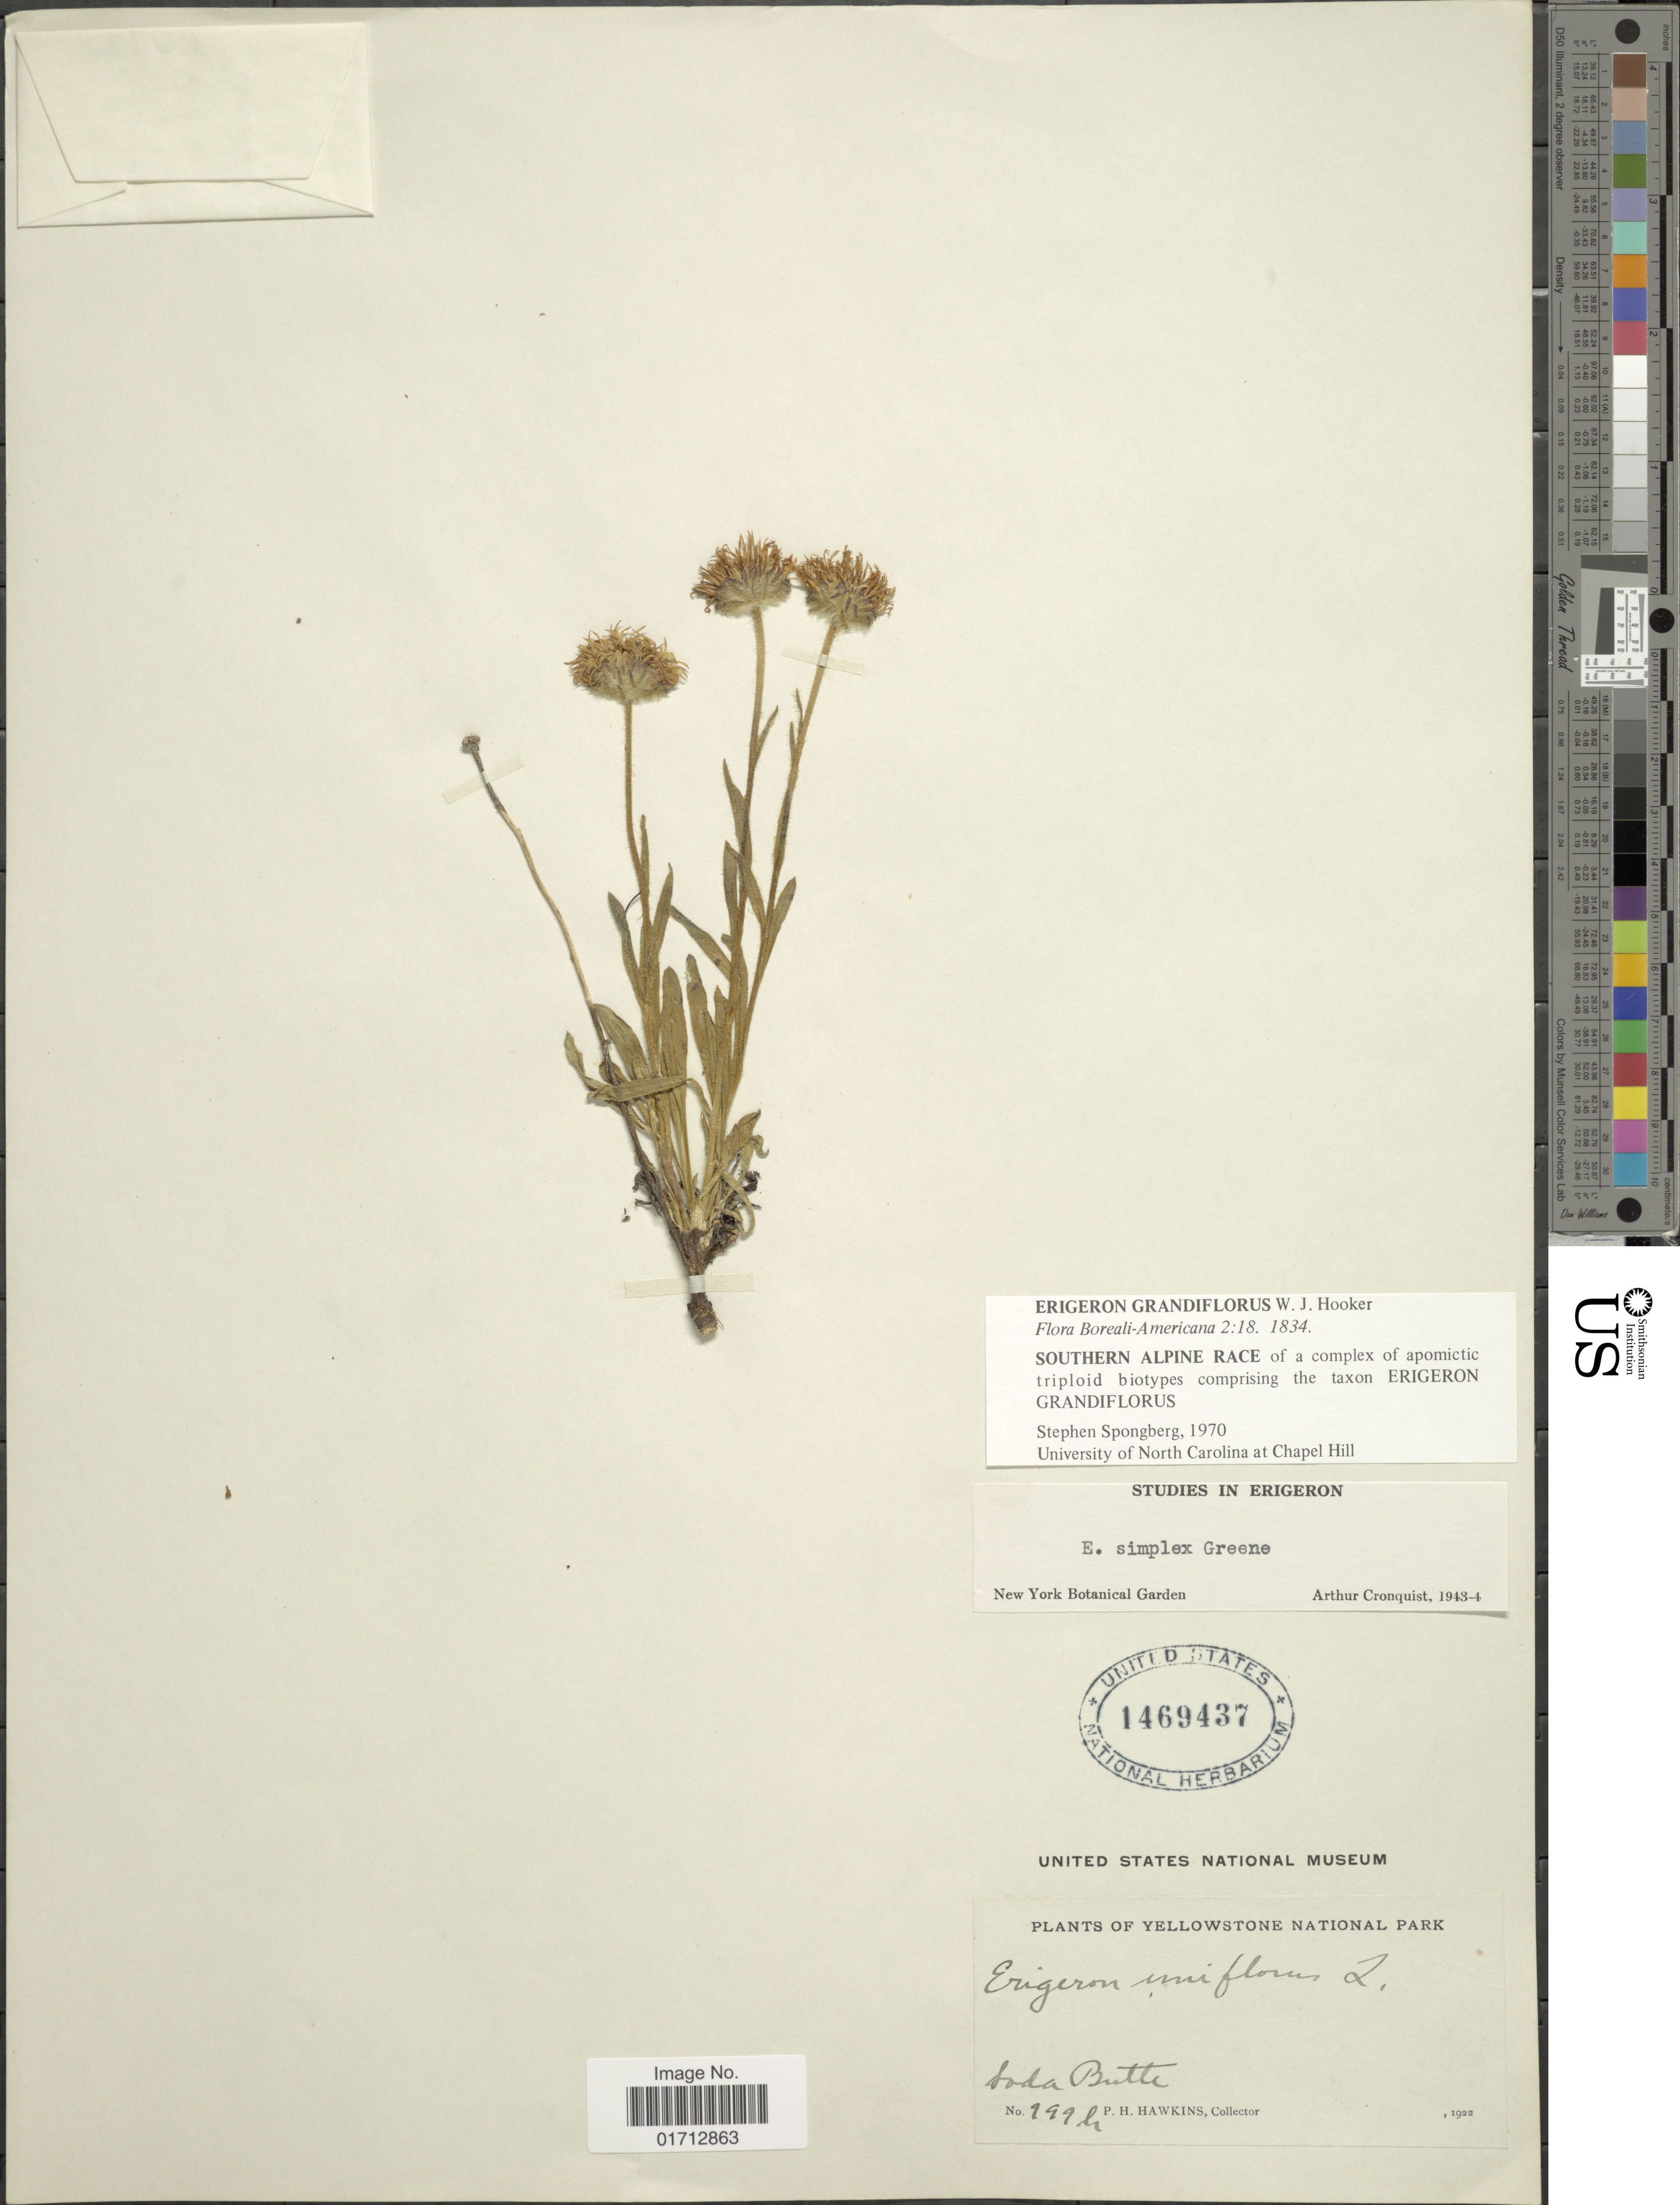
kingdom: Plantae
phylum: Tracheophyta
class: Magnoliopsida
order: Asterales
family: Asteraceae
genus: Erigeron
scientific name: Erigeron grandiflorus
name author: Hook.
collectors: P. Hawkins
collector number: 999h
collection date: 1922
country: United States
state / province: Wyoming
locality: Yellowstone National Park, Soda Butte.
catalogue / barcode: US 1469437